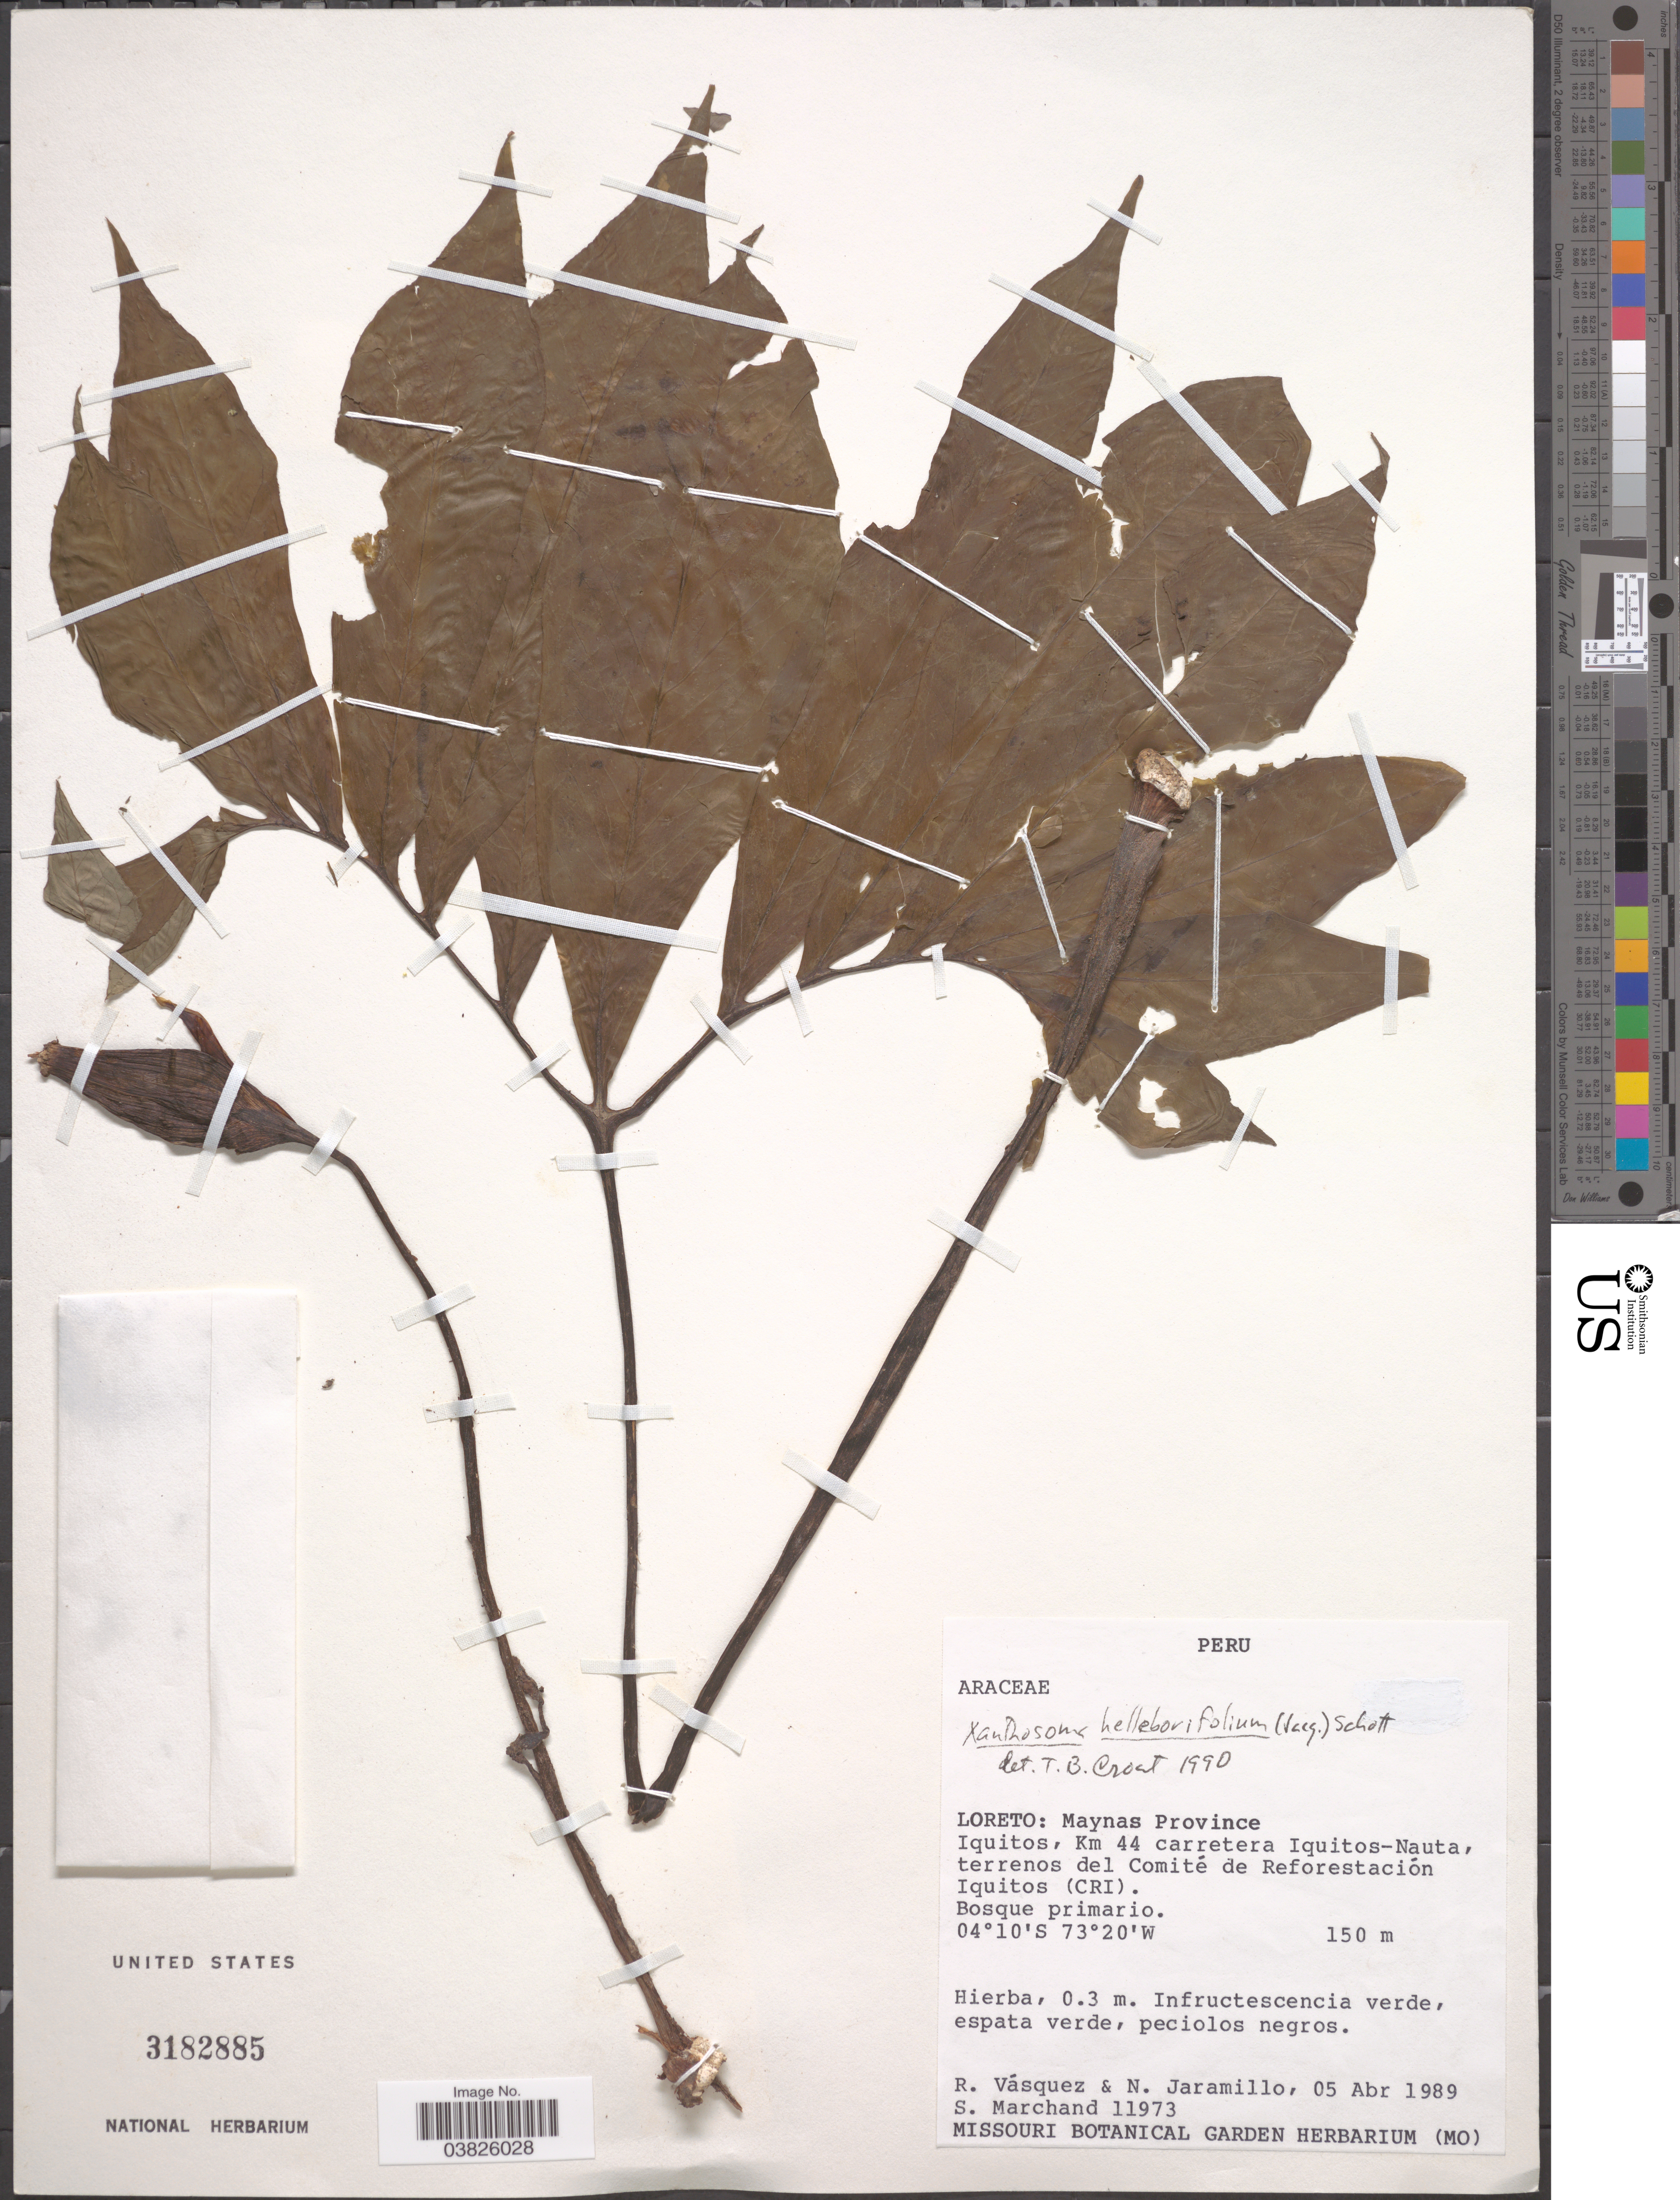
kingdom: Plantae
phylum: Tracheophyta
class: Liliopsida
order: Alismatales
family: Araceae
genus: Xanthosoma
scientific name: Xanthosoma helleborifolium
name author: (Jacq.) Schott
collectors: R. Vásquez, N. Jaramillo & S. Marchand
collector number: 11973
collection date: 1989-04-05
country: Peru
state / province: Loreto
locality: Maynas Province. Iquitos, Km 44 carretera Iquitos-Nauta, terrenos del Comité de Reforestación Iquitos (CRI).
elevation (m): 150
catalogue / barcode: US 3182885